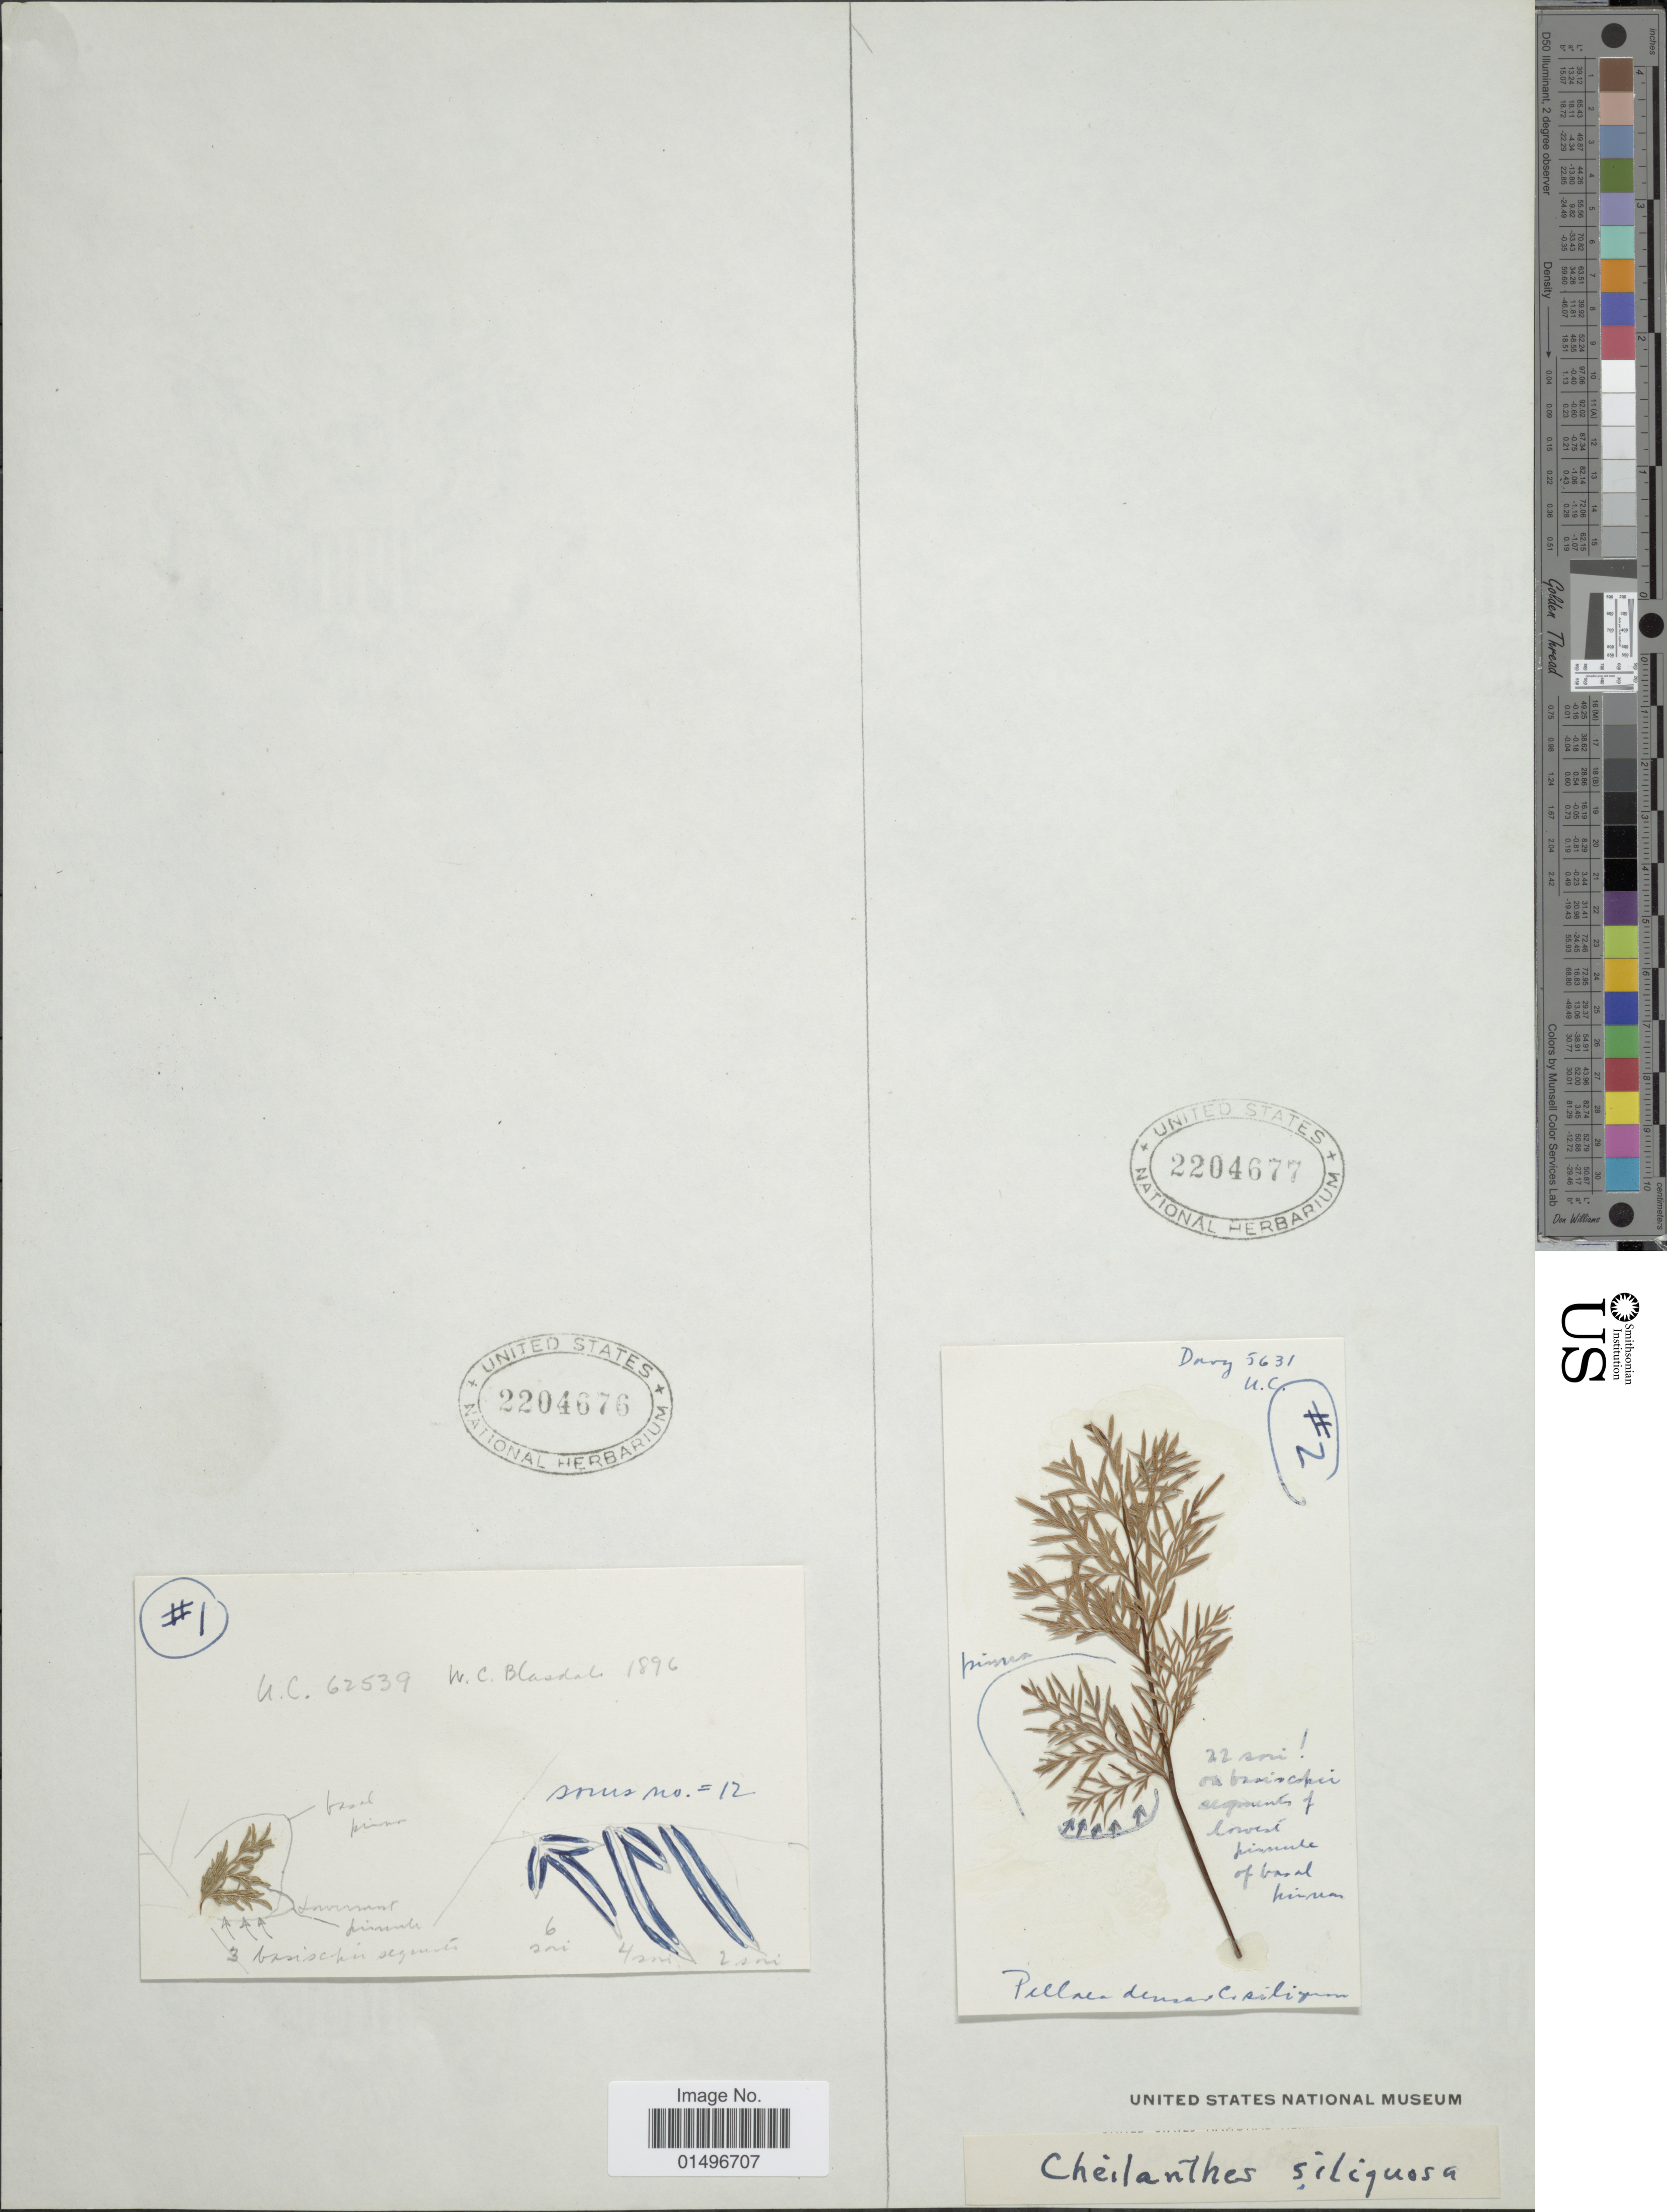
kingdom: Plantae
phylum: Tracheophyta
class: Polypodiopsida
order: Polypodiales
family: Pteridaceae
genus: Aspidotis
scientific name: Aspidotis carlotta-halliae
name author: (W.H. Wagner & Gilbert) Lellinger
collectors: W. Blasdale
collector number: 62539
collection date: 1896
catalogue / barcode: US 2204676